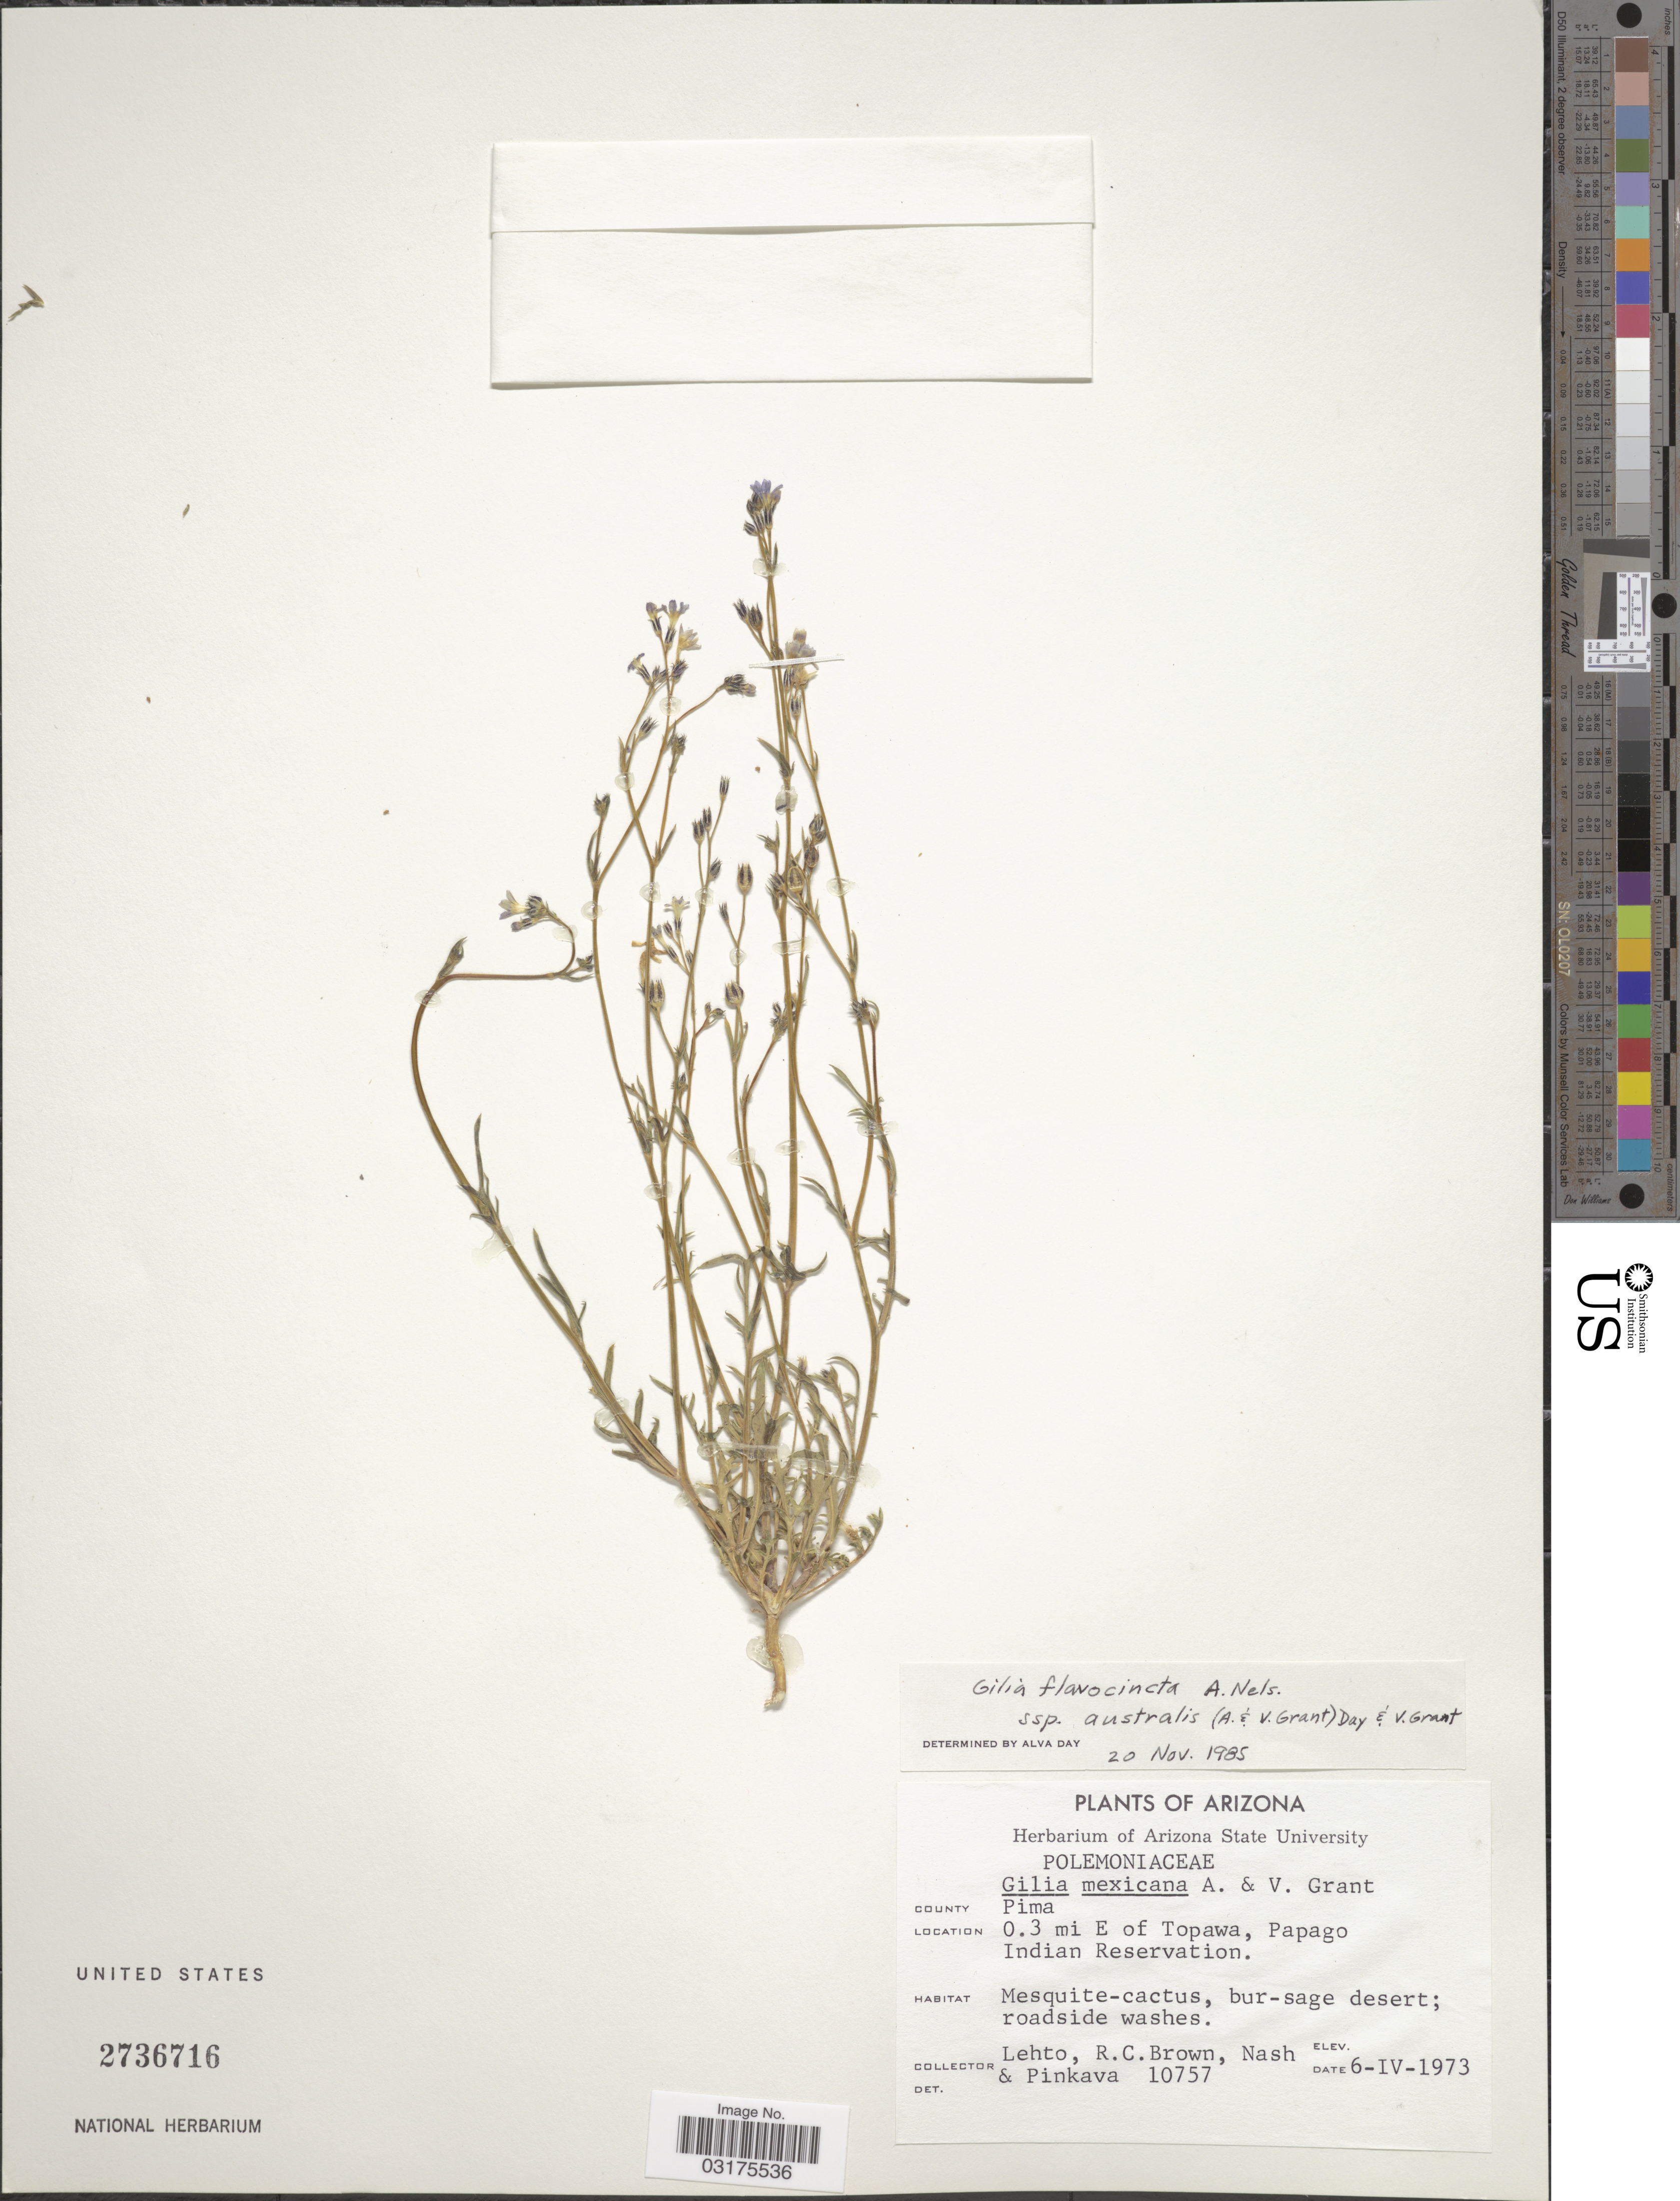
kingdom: Plantae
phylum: Tracheophyta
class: Magnoliopsida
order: Ericales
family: Polemoniaceae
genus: Gilia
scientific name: Gilia flavocincta subsp. australis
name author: A. Nelson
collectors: -. Lehto, R. C. Brown, -- Nash & -. Pinkava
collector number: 10757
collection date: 1973-04-06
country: United States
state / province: Arizona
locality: County Pima, 0.3 mi E of Topowa, Papago Indian Reservation.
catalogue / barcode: US 2736716